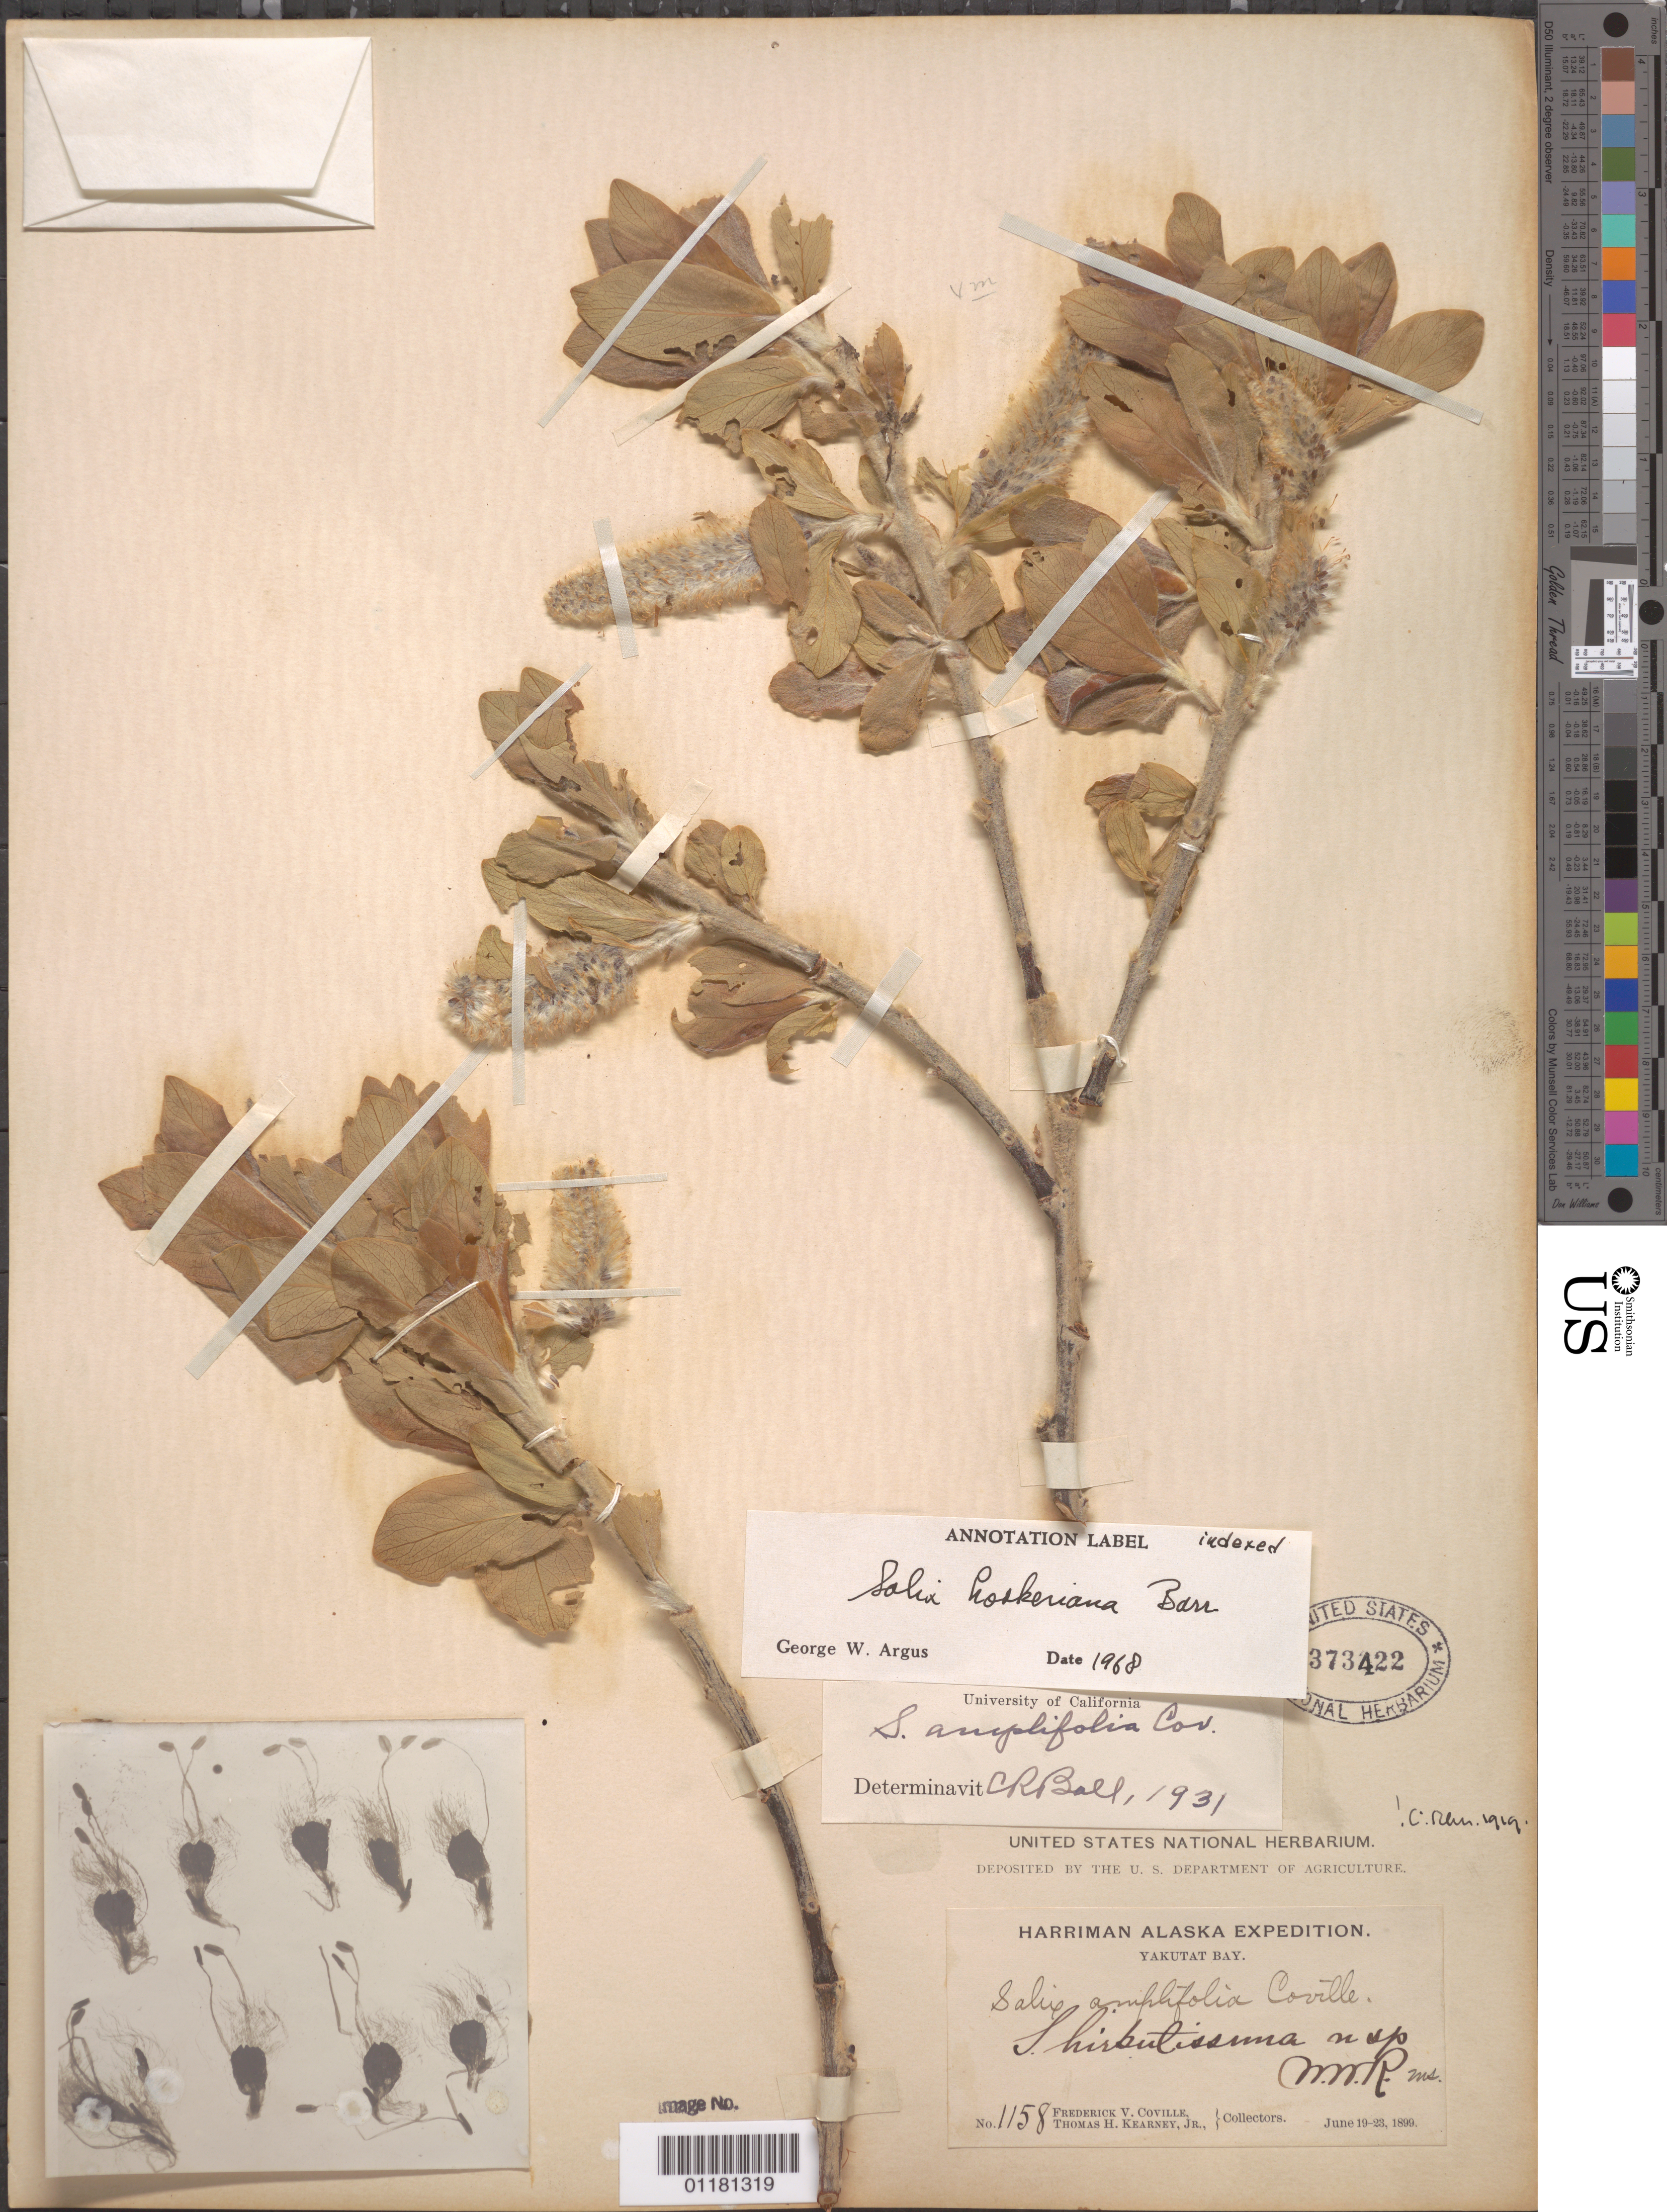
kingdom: Plantae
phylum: Tracheophyta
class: Magnoliopsida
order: Malpighiales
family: Salicaceae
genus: Salix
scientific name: Salix hookeriana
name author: Barratt ex Hook.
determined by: Argus, G. W.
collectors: F. V. Coville & T. H. Kearney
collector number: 1158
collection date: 1899-06-19/1899-06-23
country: United States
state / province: Alaska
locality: Yakutat Bay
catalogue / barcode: US 373422